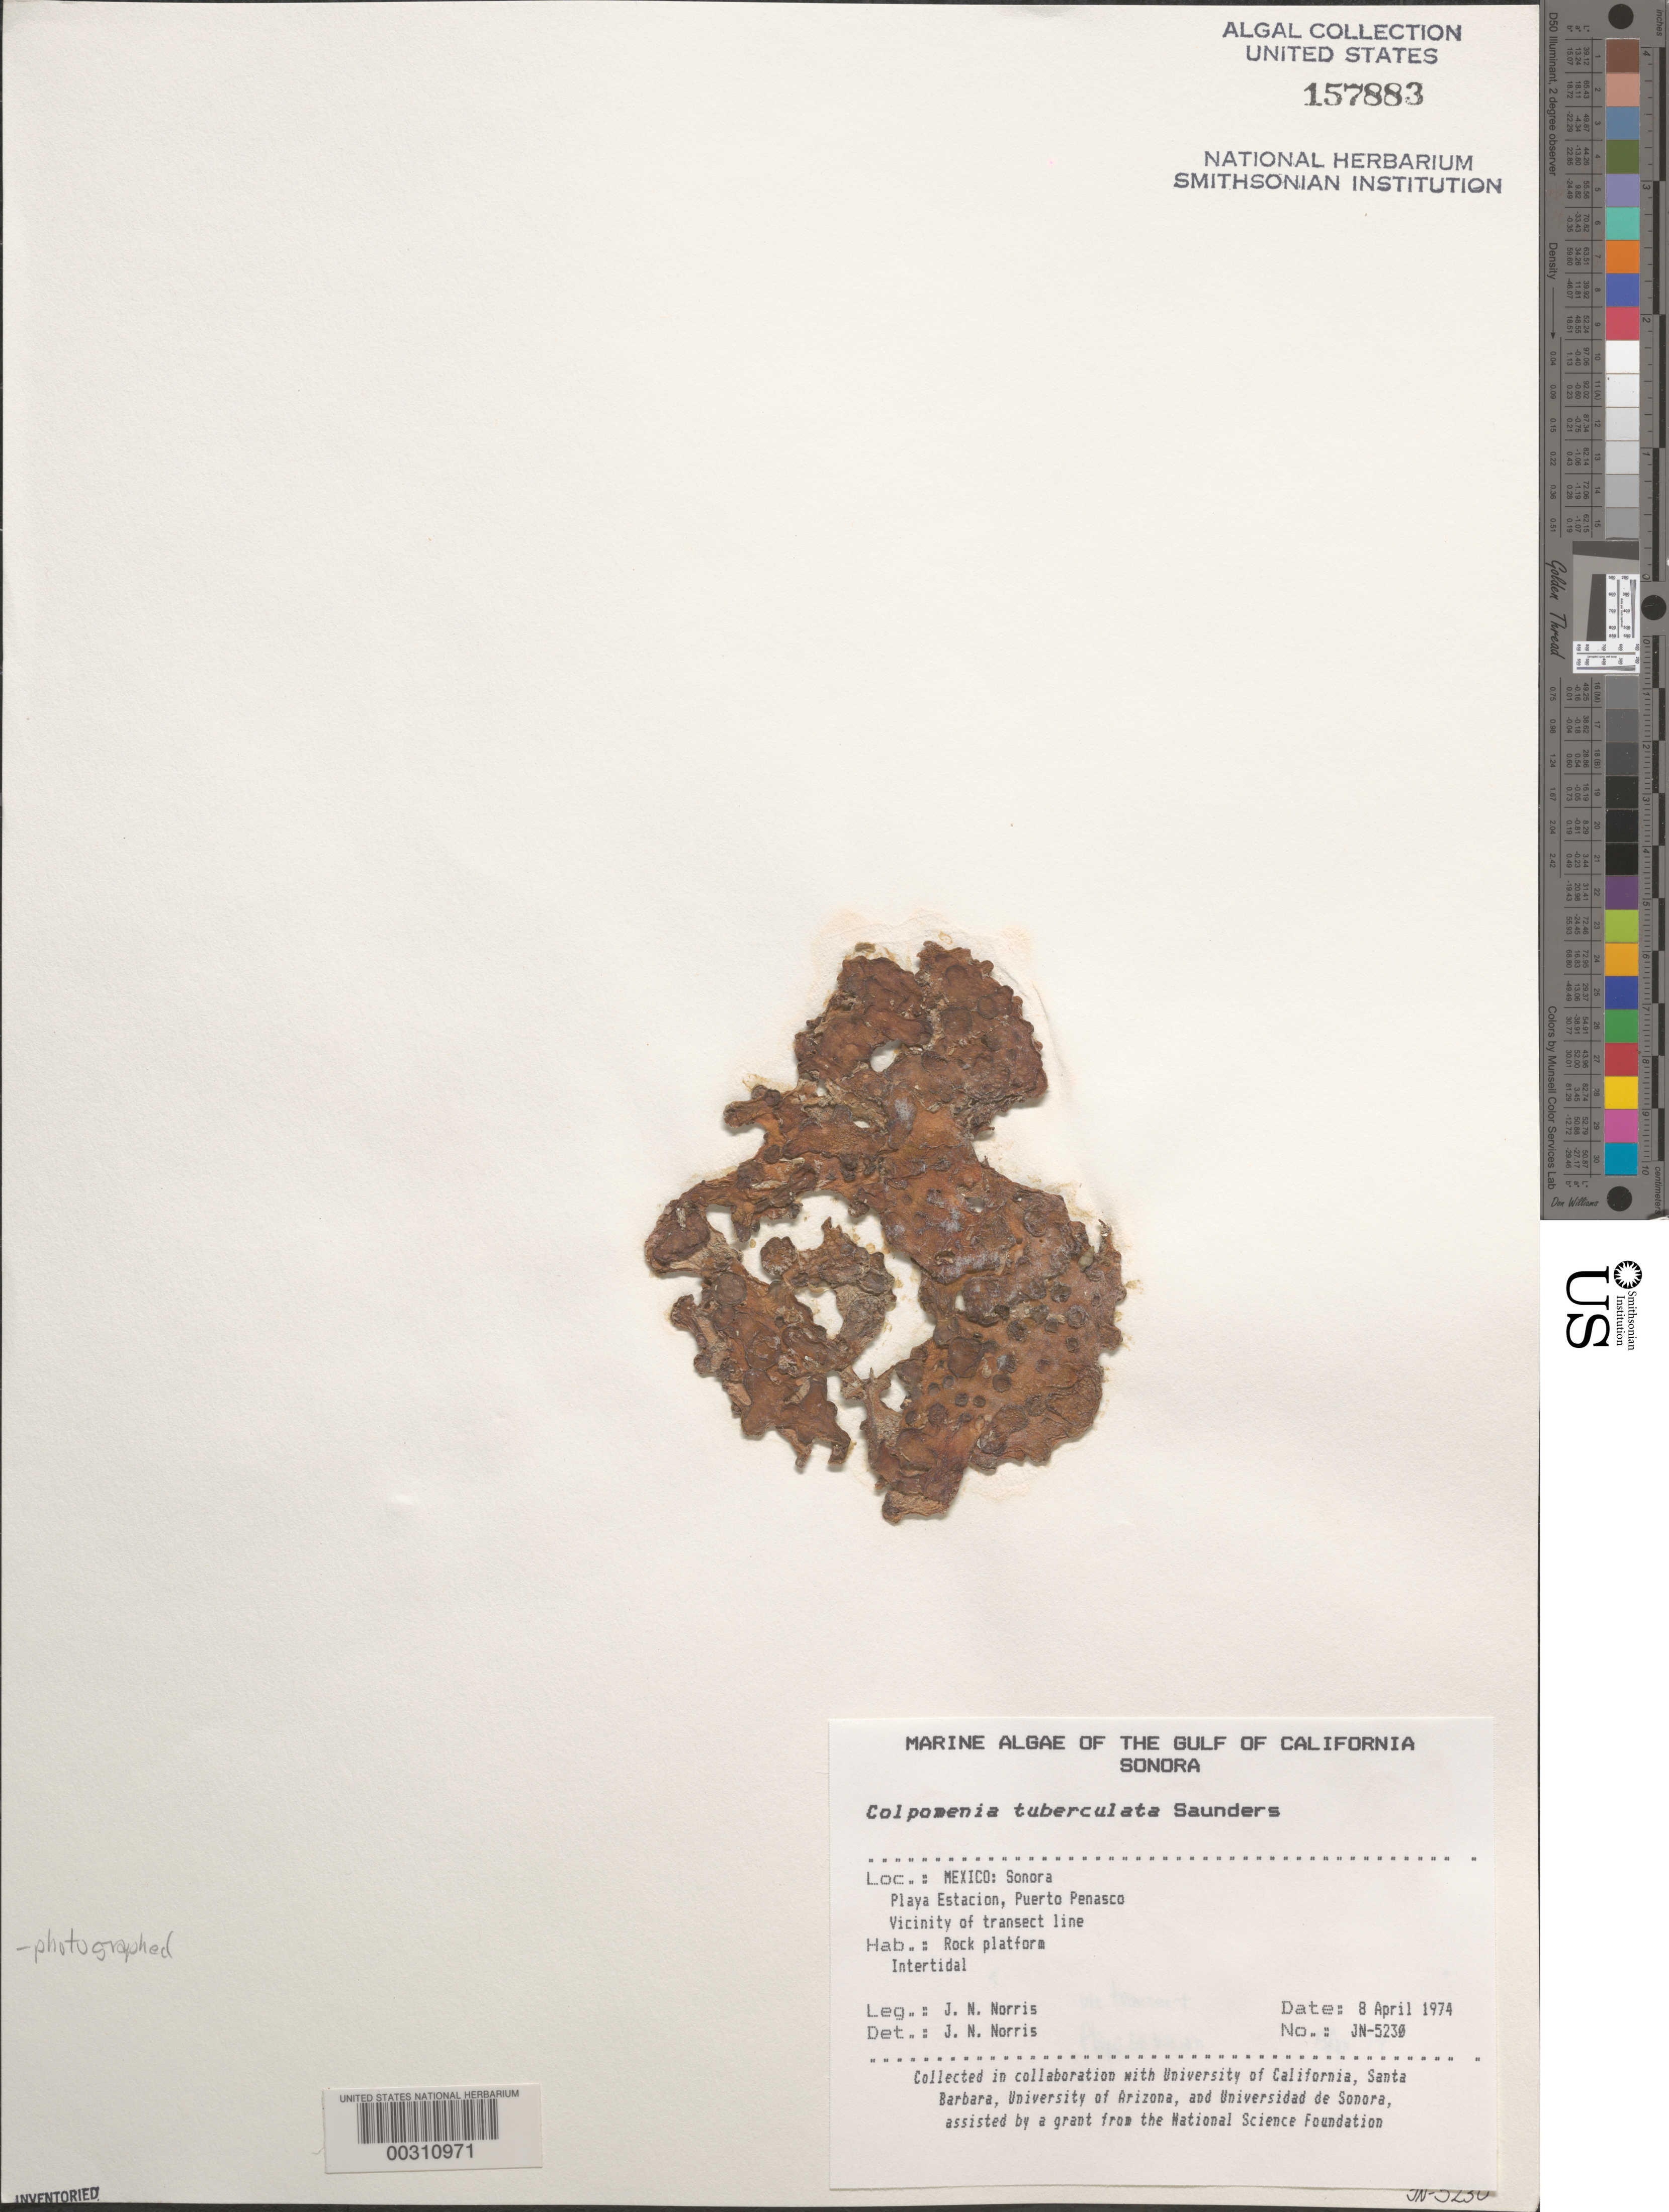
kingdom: Chromista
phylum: Ochrophyta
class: Phaeophyceae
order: Scytosiphonales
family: Scytosiphonaceae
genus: Colpomenia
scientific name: Colpomenia tuberculata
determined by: Norris, James N.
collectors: J. N. Norris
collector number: JN-5230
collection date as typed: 08 Apr 1974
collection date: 1974-04-08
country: Mexico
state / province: Sonora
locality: Playa Estacion, Puerto Penasco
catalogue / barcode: US 157883